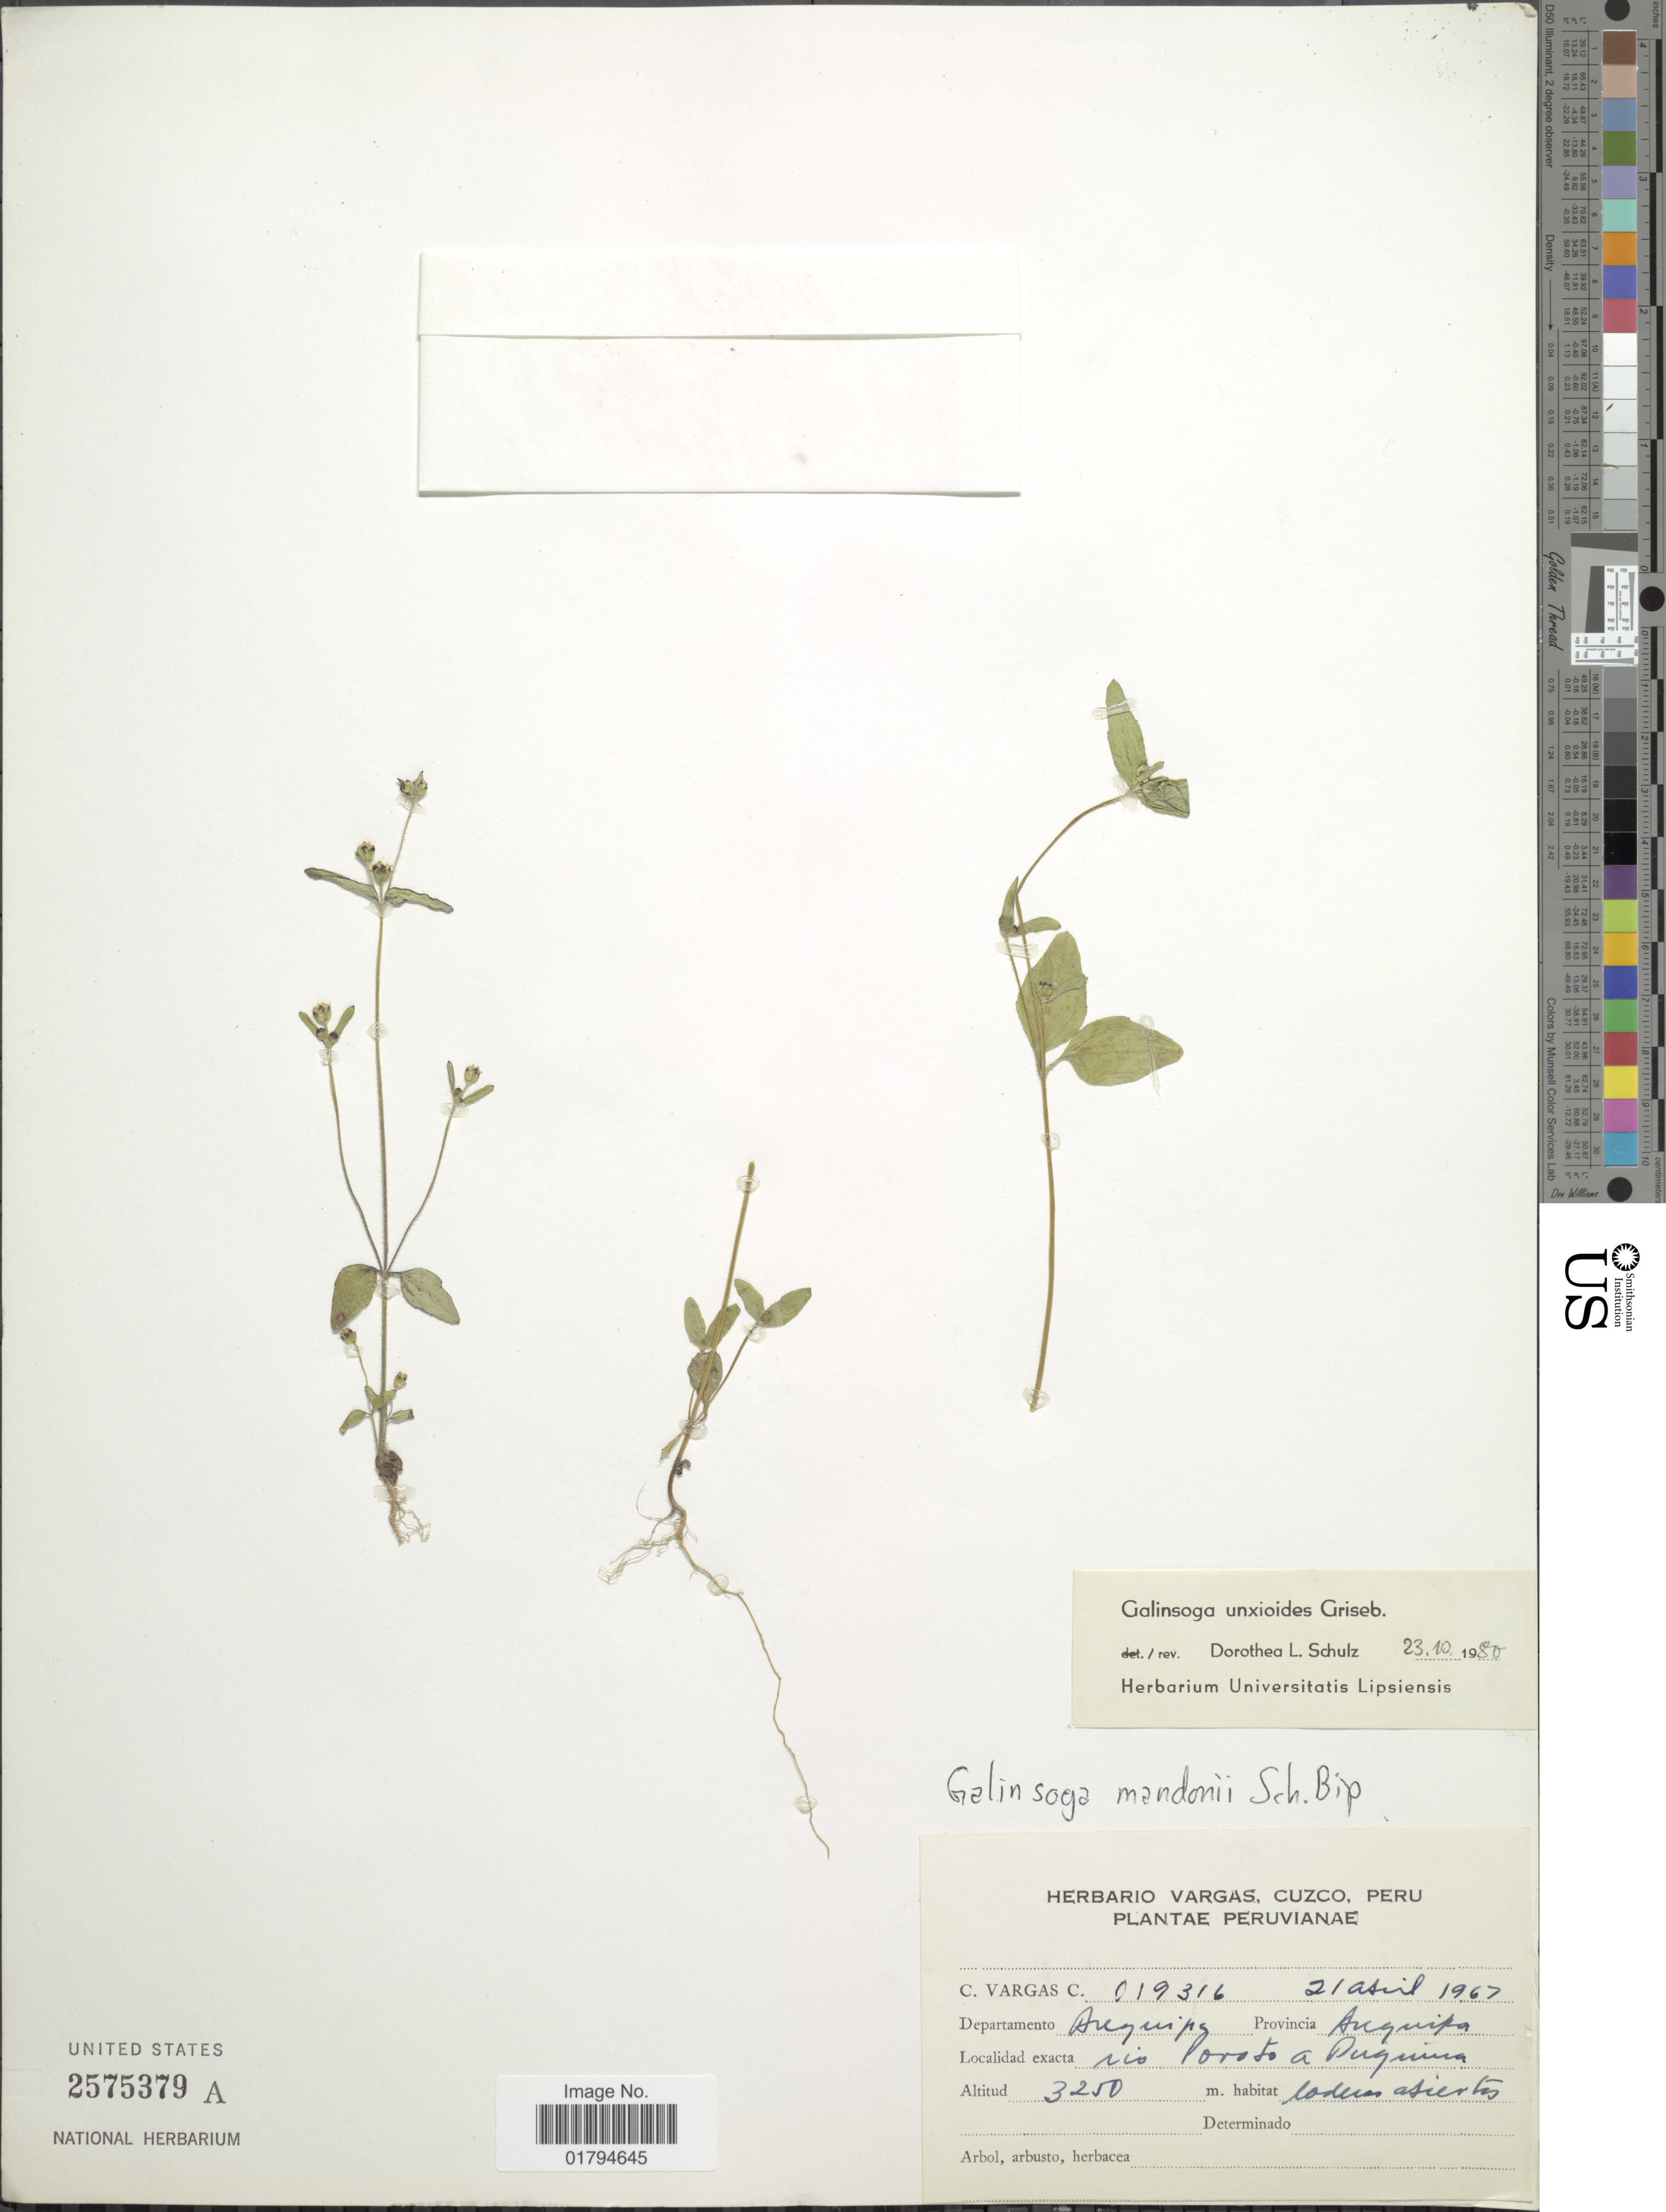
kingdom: Plantae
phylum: Tracheophyta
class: Magnoliopsida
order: Asterales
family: Asteraceae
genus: Galinsoga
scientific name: Galinsoga unxioides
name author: Griseb.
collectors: C. Vargas Calderón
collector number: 919316*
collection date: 1967-04-21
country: Peru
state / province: Arequipa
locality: Provincia Arequipa. rio Poroto a Puquina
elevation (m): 3250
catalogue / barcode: US 2575379A